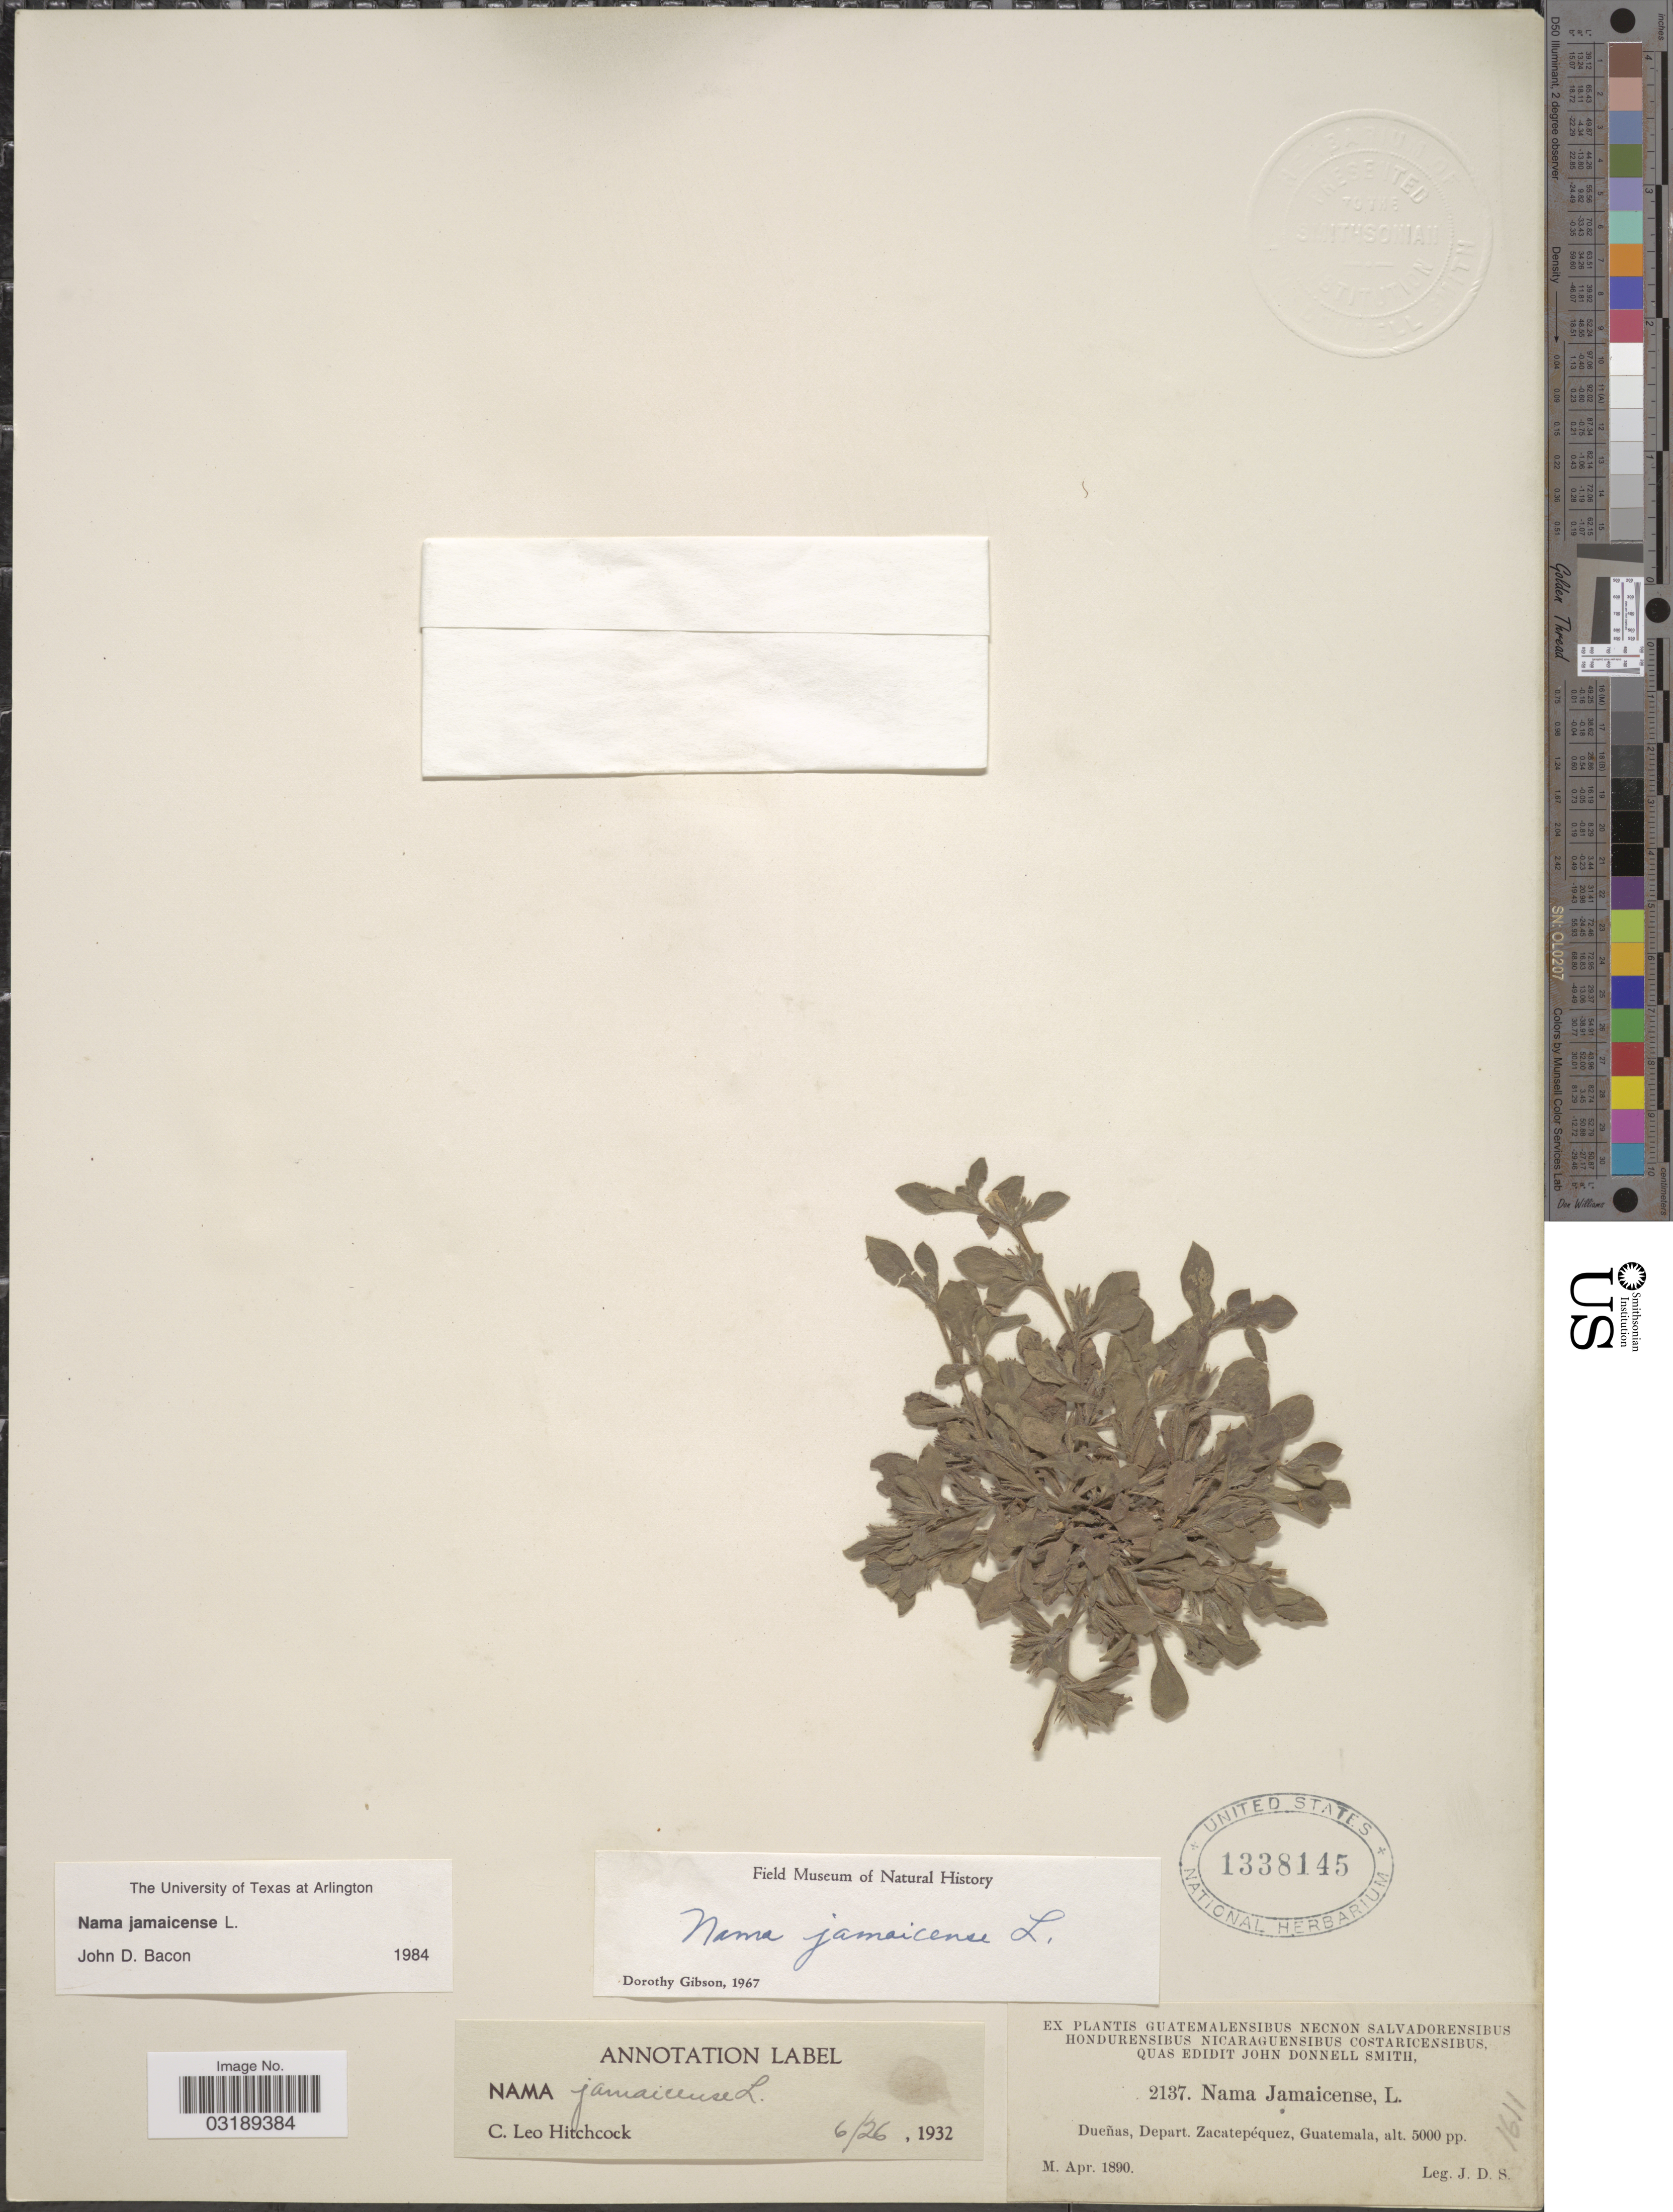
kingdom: Plantae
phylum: Tracheophyta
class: Magnoliopsida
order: Boraginales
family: Namaceae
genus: Nama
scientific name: Nama jamaicensis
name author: L.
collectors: J. Donnell Smith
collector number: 2137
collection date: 1890-04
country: Guatemala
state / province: Sacatepéquez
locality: Dueñas, Depart. Zacatepéquez.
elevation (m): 1524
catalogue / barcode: US 1338145